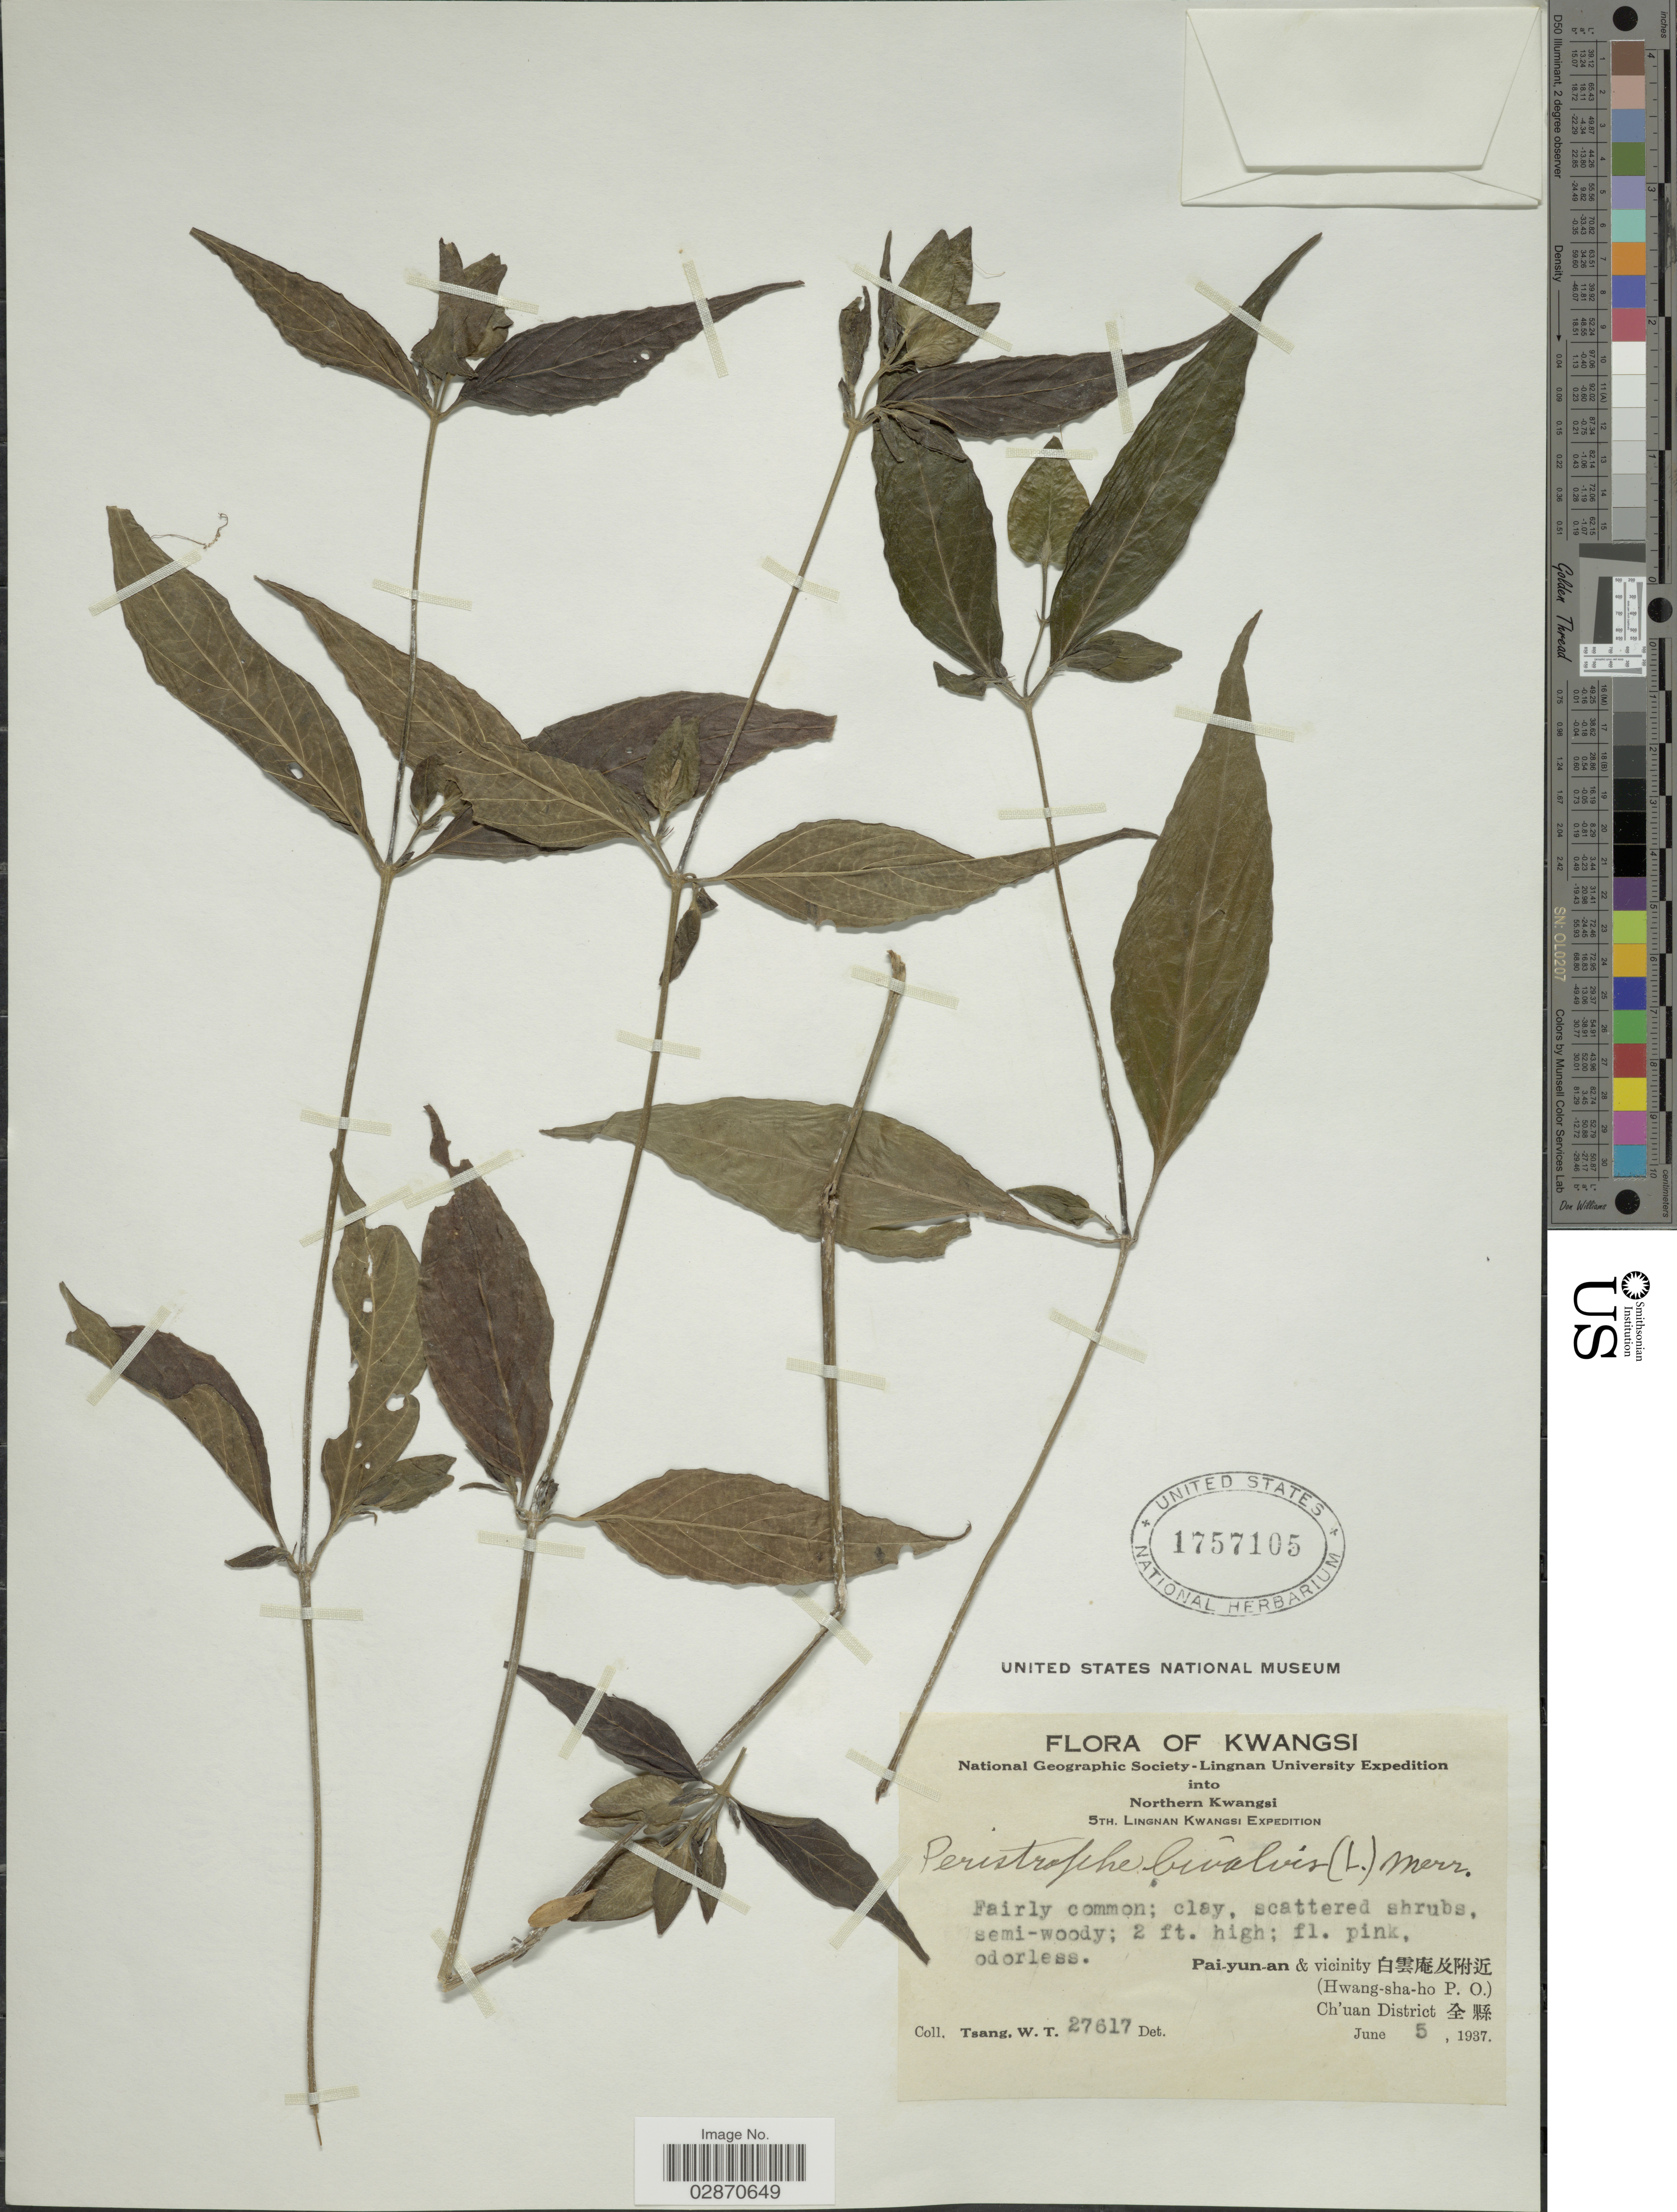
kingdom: Plantae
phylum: Tracheophyta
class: Magnoliopsida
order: Lamiales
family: Acanthaceae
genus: Peristrophe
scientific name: Peristrophe bivalvis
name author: (L.) Merr.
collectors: W. T. Tsang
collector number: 27617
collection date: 1937-06-05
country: China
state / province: Guangxi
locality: Kwangsi. Northern Kwangsi. Pai-yun-an & vicinity (Hwang-sha-ho P.O.) Ch'uan District.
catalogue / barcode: US 1757105